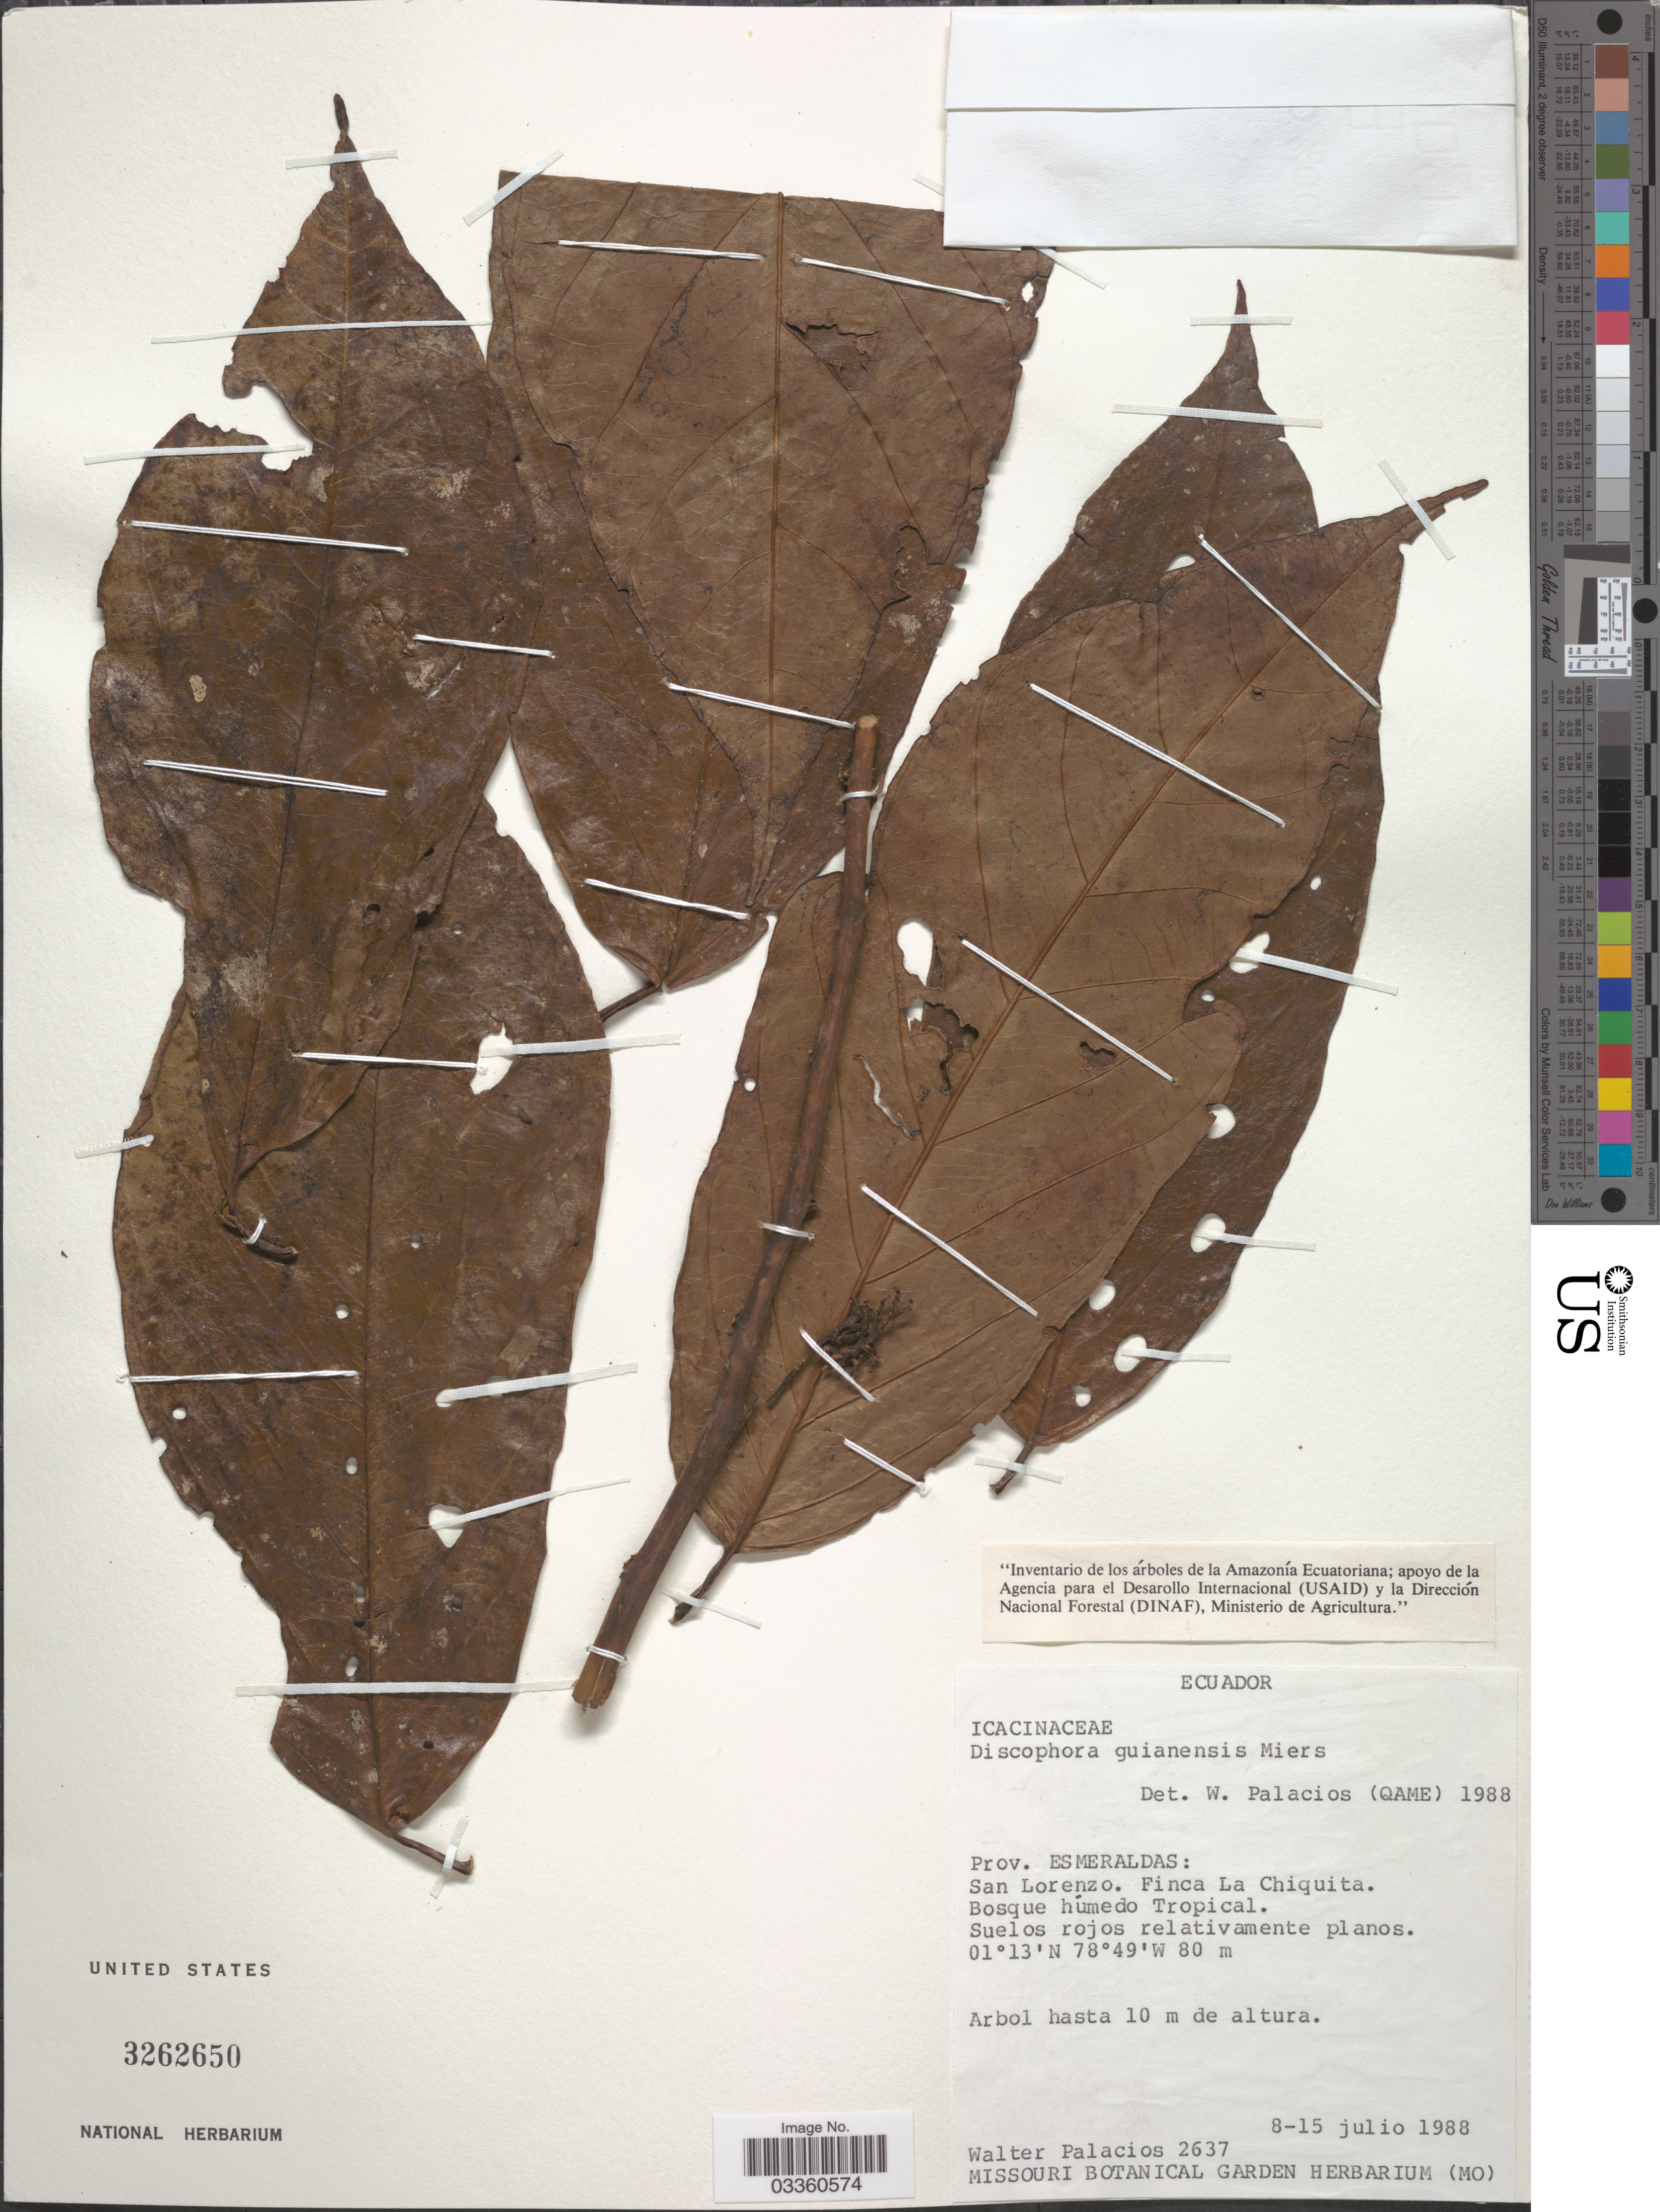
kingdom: Plantae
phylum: Tracheophyta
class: Magnoliopsida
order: Cardiopteridales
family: Stemonuraceae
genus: Discophora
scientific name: Discophora guianensis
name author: Miers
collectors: W. Palacios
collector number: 2637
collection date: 1988-07-08/1988-07-15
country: Ecuador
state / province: Esmeraldas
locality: San Lorenzo. Finca La Chiquita.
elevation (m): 80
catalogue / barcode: US 3262650